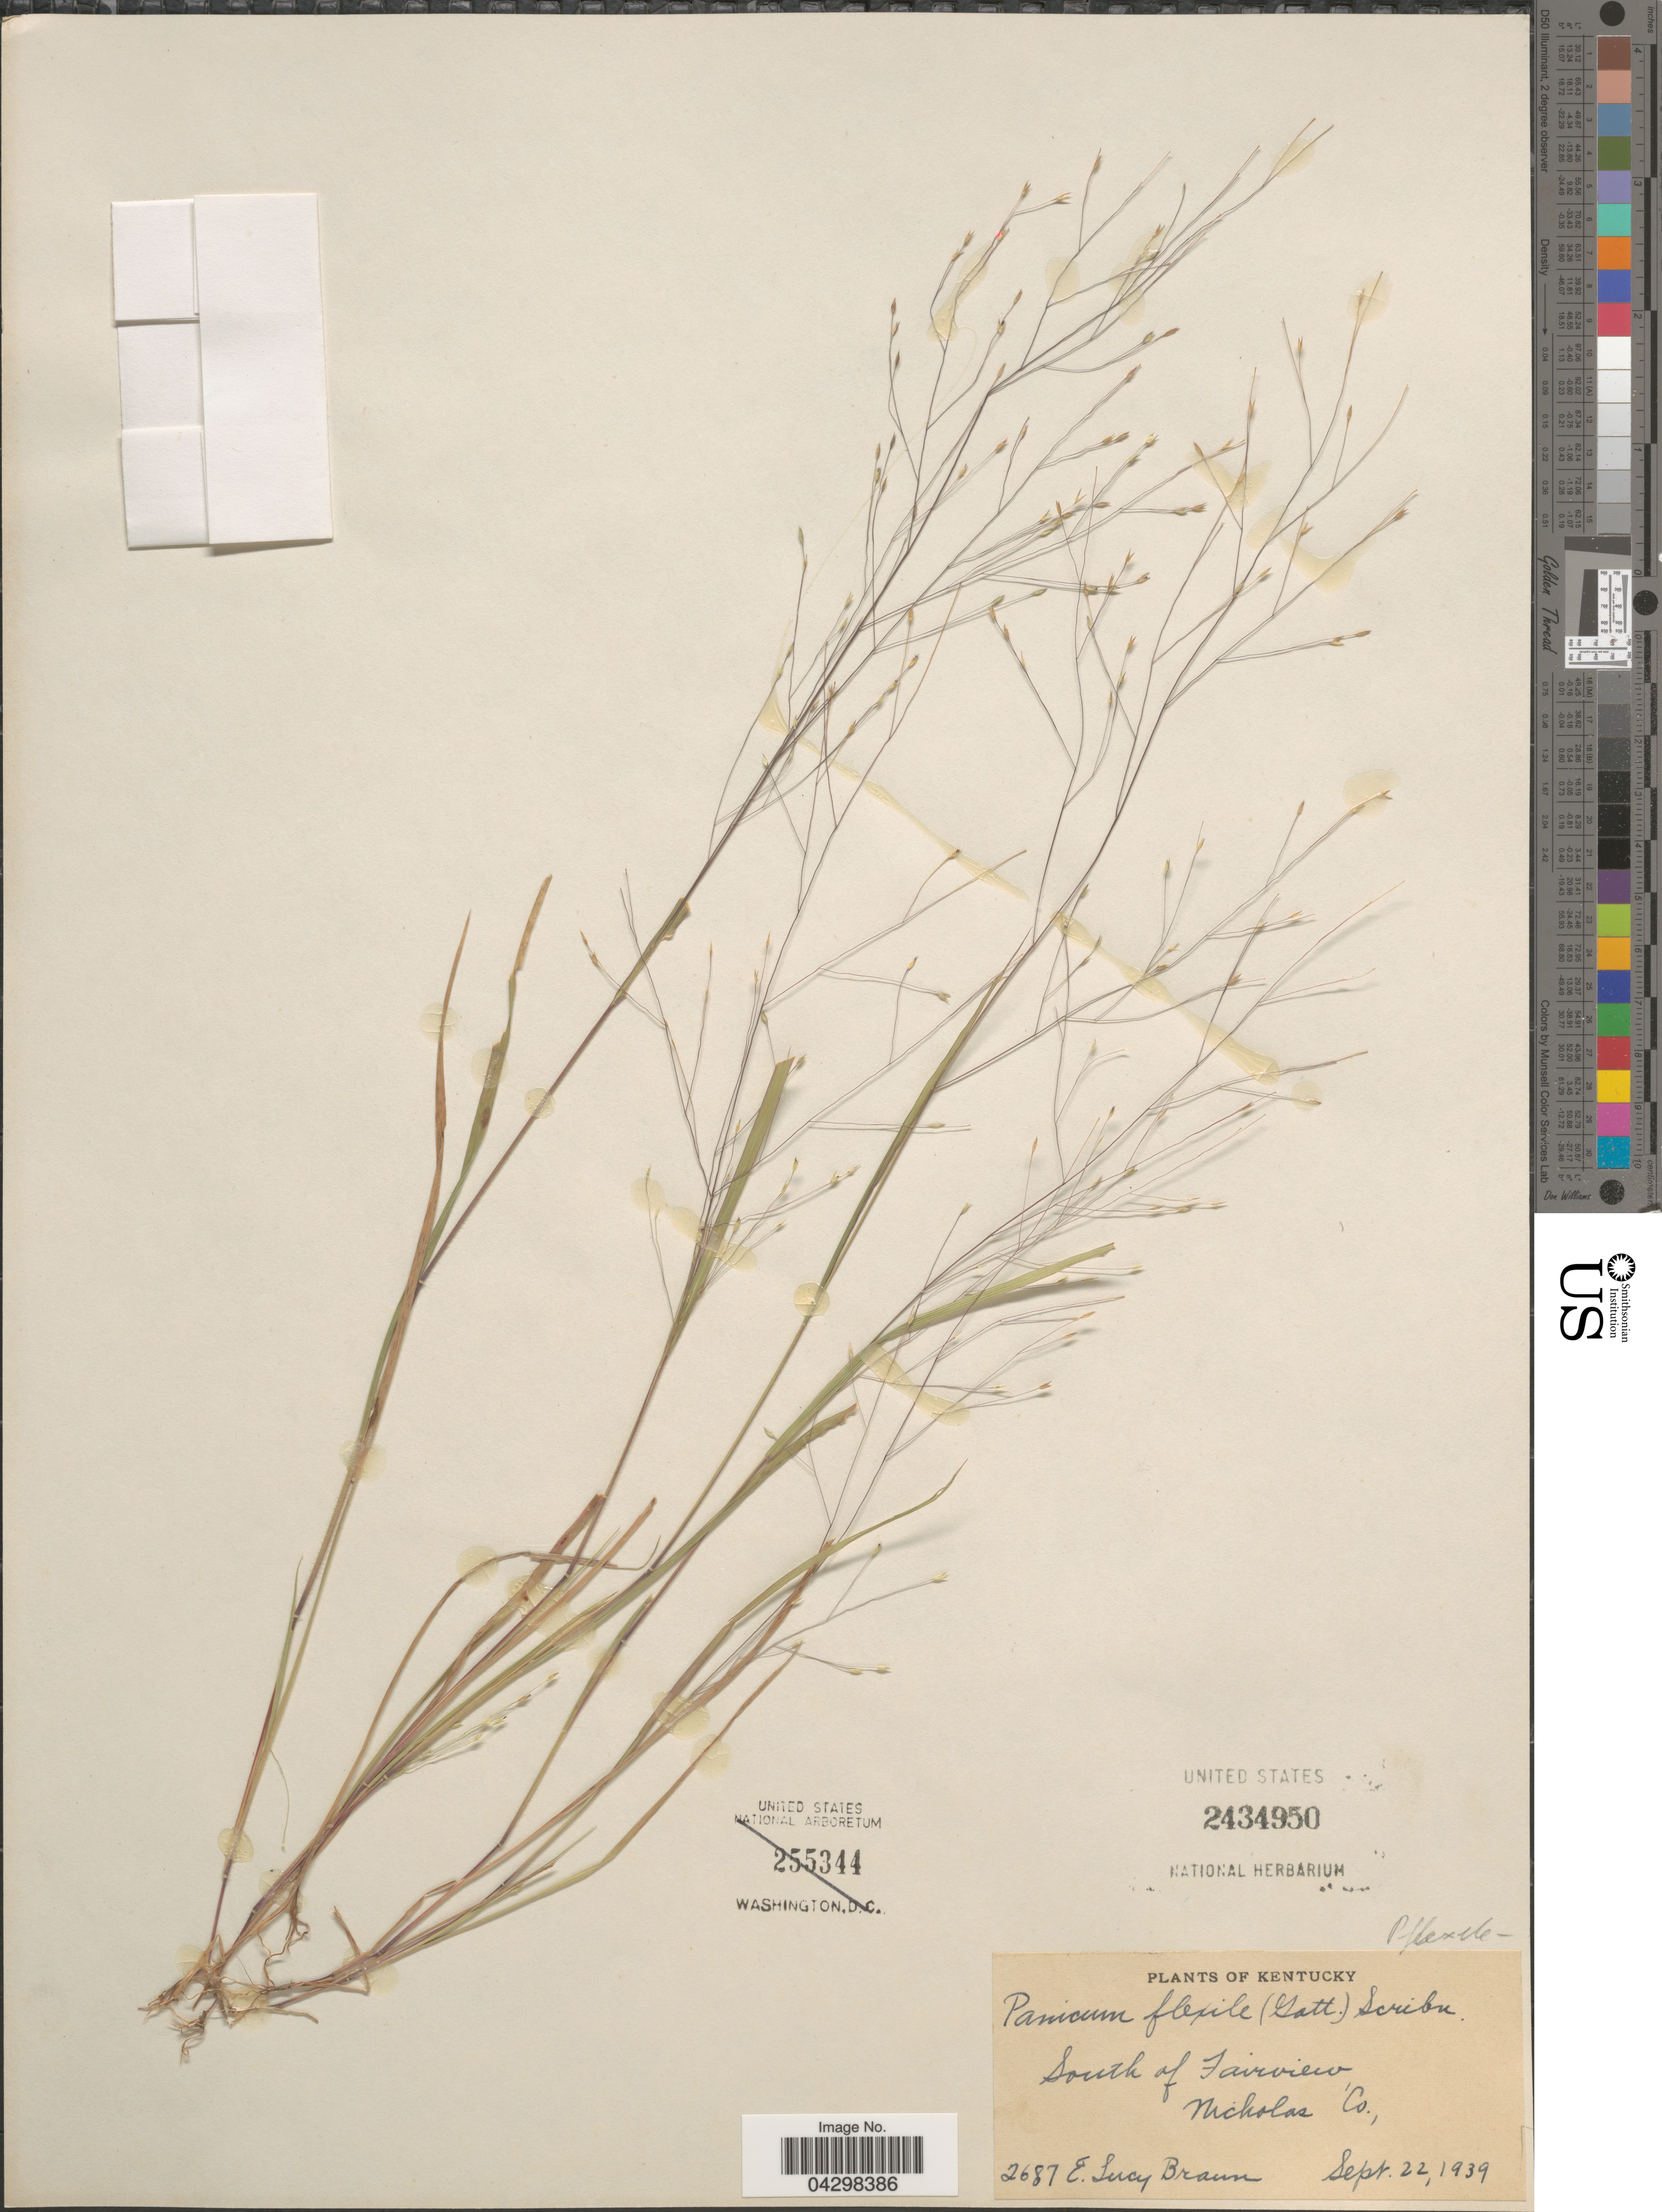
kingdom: Plantae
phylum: Tracheophyta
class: Liliopsida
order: Poales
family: Poaceae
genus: Panicum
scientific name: Panicum flexile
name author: (Gatt.) Scribn.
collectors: E. L. Braun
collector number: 2687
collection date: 1939-09-22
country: United States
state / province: Kentucky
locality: South of Fairview, Nicholas Co.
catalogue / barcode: US 2434950